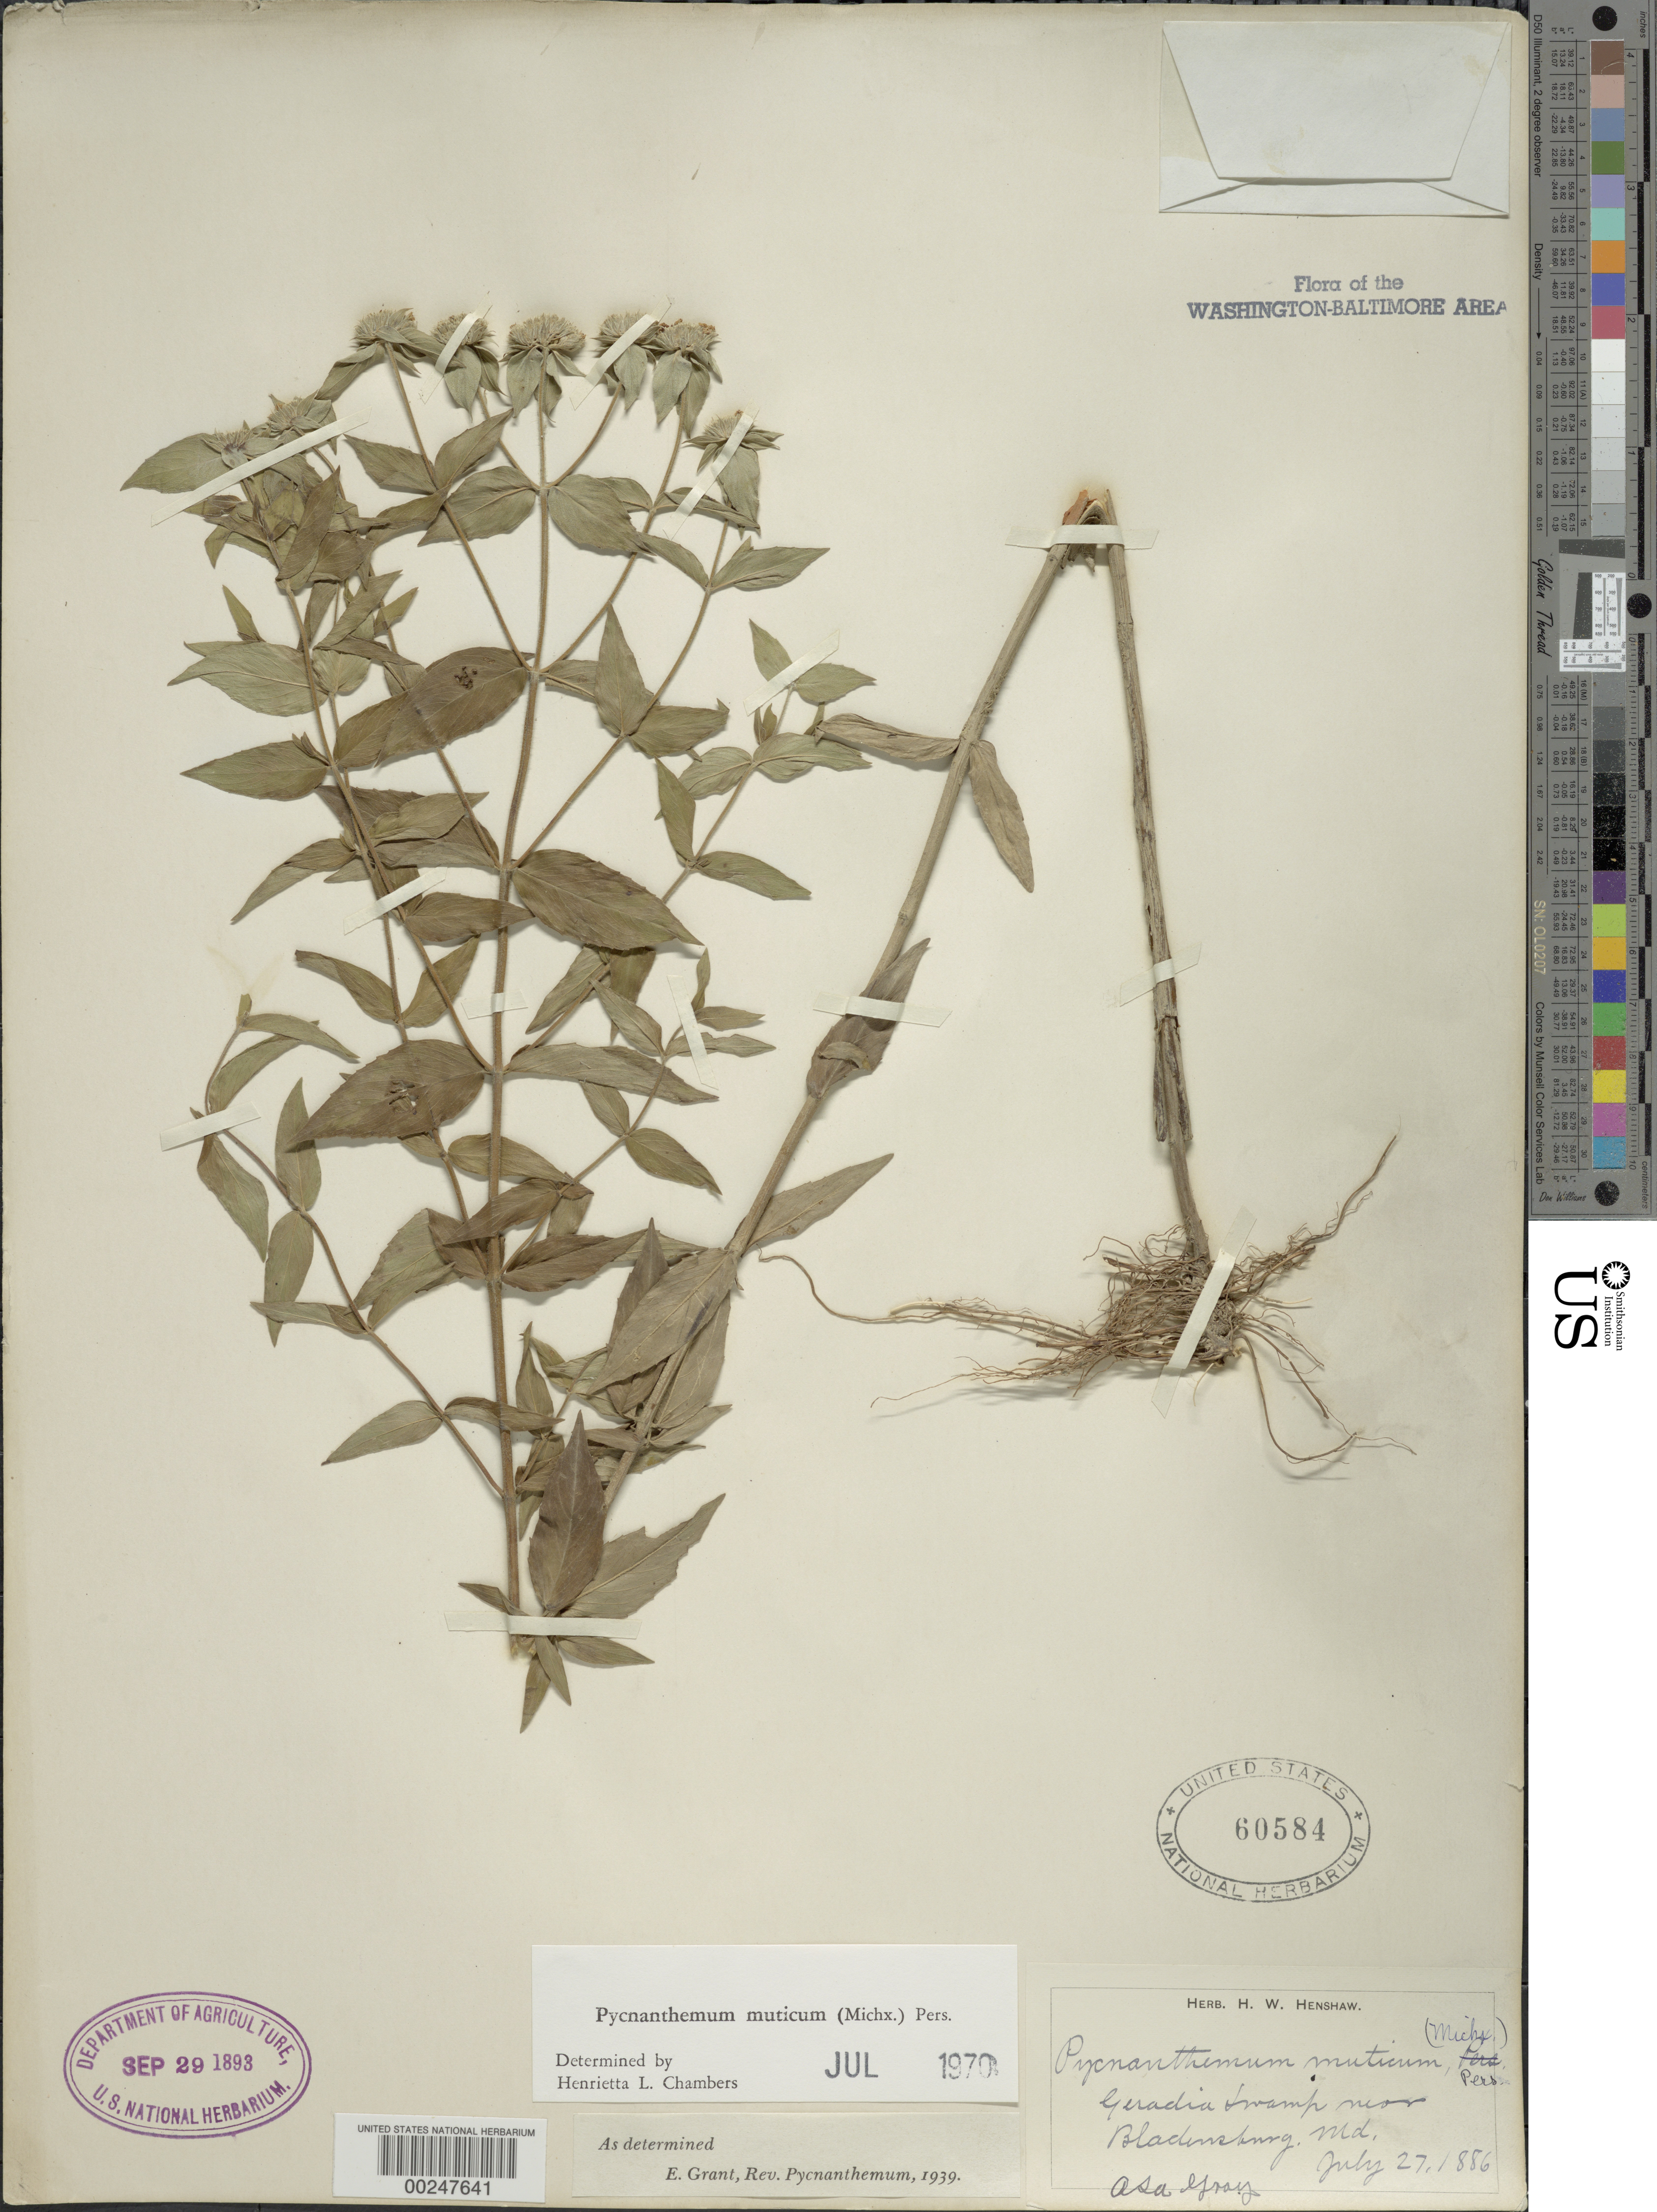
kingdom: Plantae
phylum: Tracheophyta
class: Magnoliopsida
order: Lamiales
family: Lamiaceae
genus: Pycnanthemum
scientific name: Pycnanthemum muticum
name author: (Michx.) Pers.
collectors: A. Gray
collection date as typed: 27 Jul 1886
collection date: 1886-07-27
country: United States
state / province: Maryland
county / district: Prince George's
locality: Geradia Swamp near Bladensburg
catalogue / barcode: US 60584